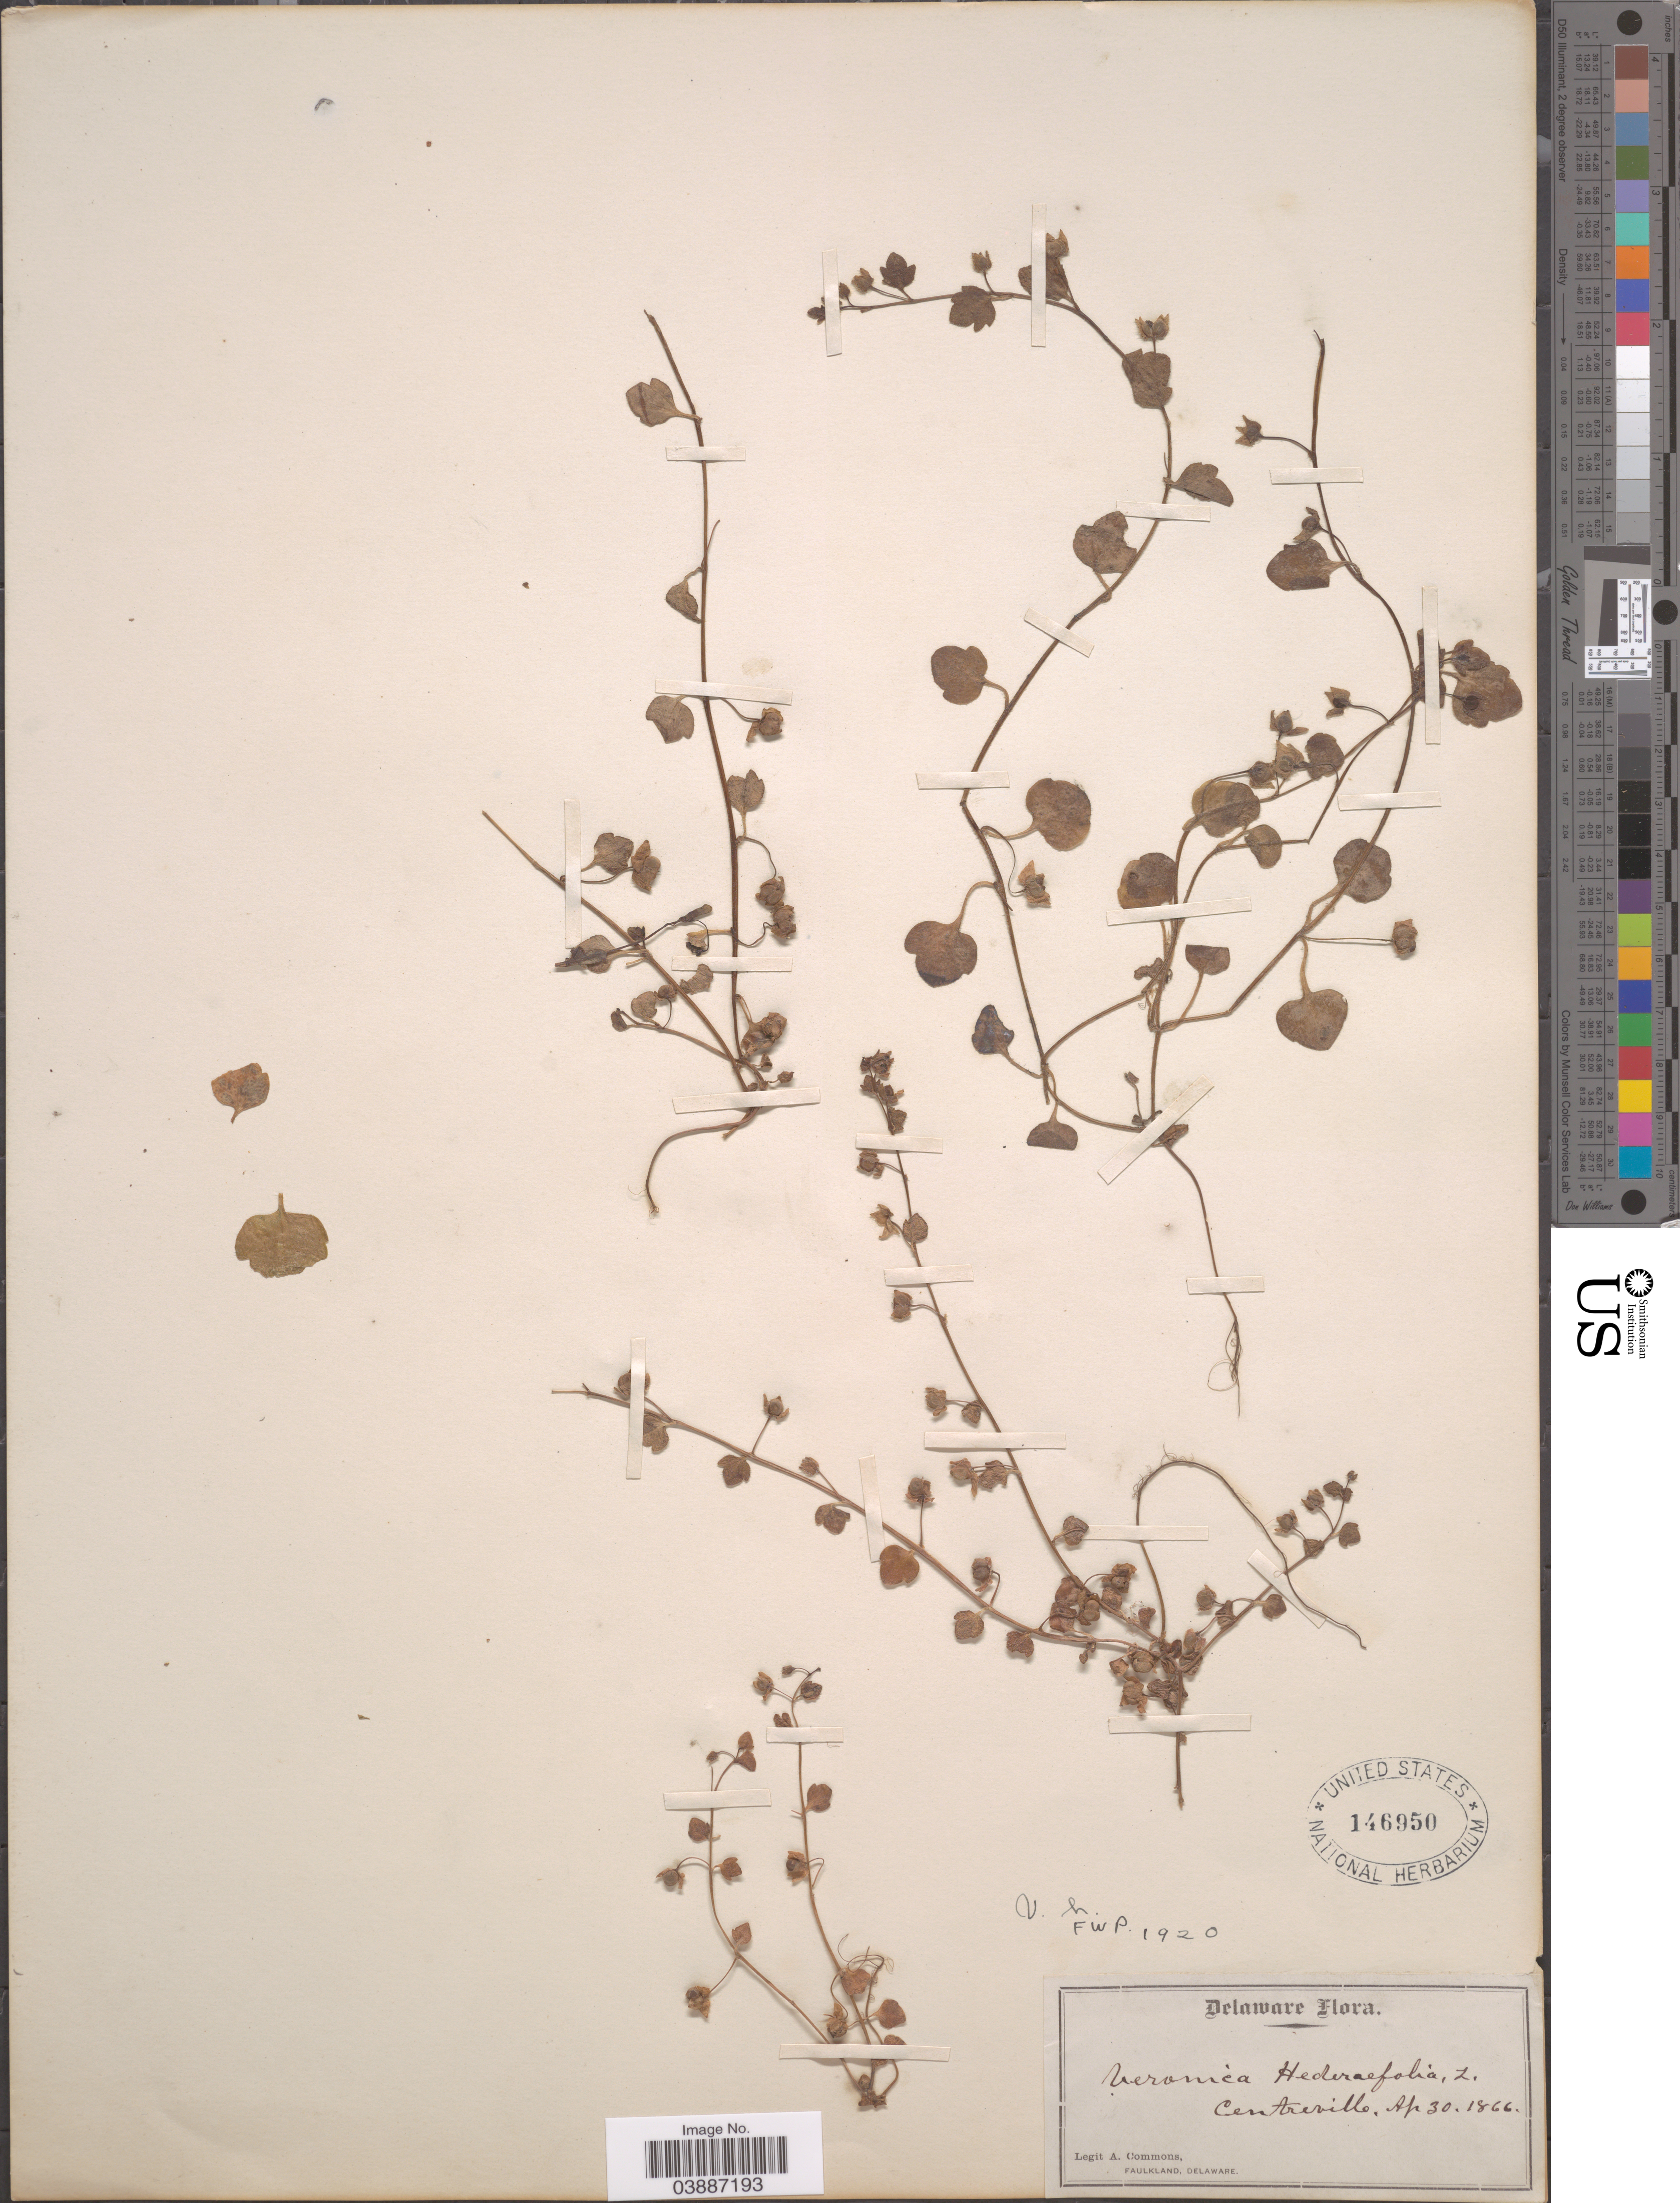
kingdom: Plantae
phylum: Tracheophyta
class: Magnoliopsida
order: Lamiales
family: Plantaginaceae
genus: Veronica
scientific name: Veronica hederifolia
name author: L.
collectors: A. Commons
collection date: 1866-04-30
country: United States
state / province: Delaware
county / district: New Castle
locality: Centreville.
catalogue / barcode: US 146950